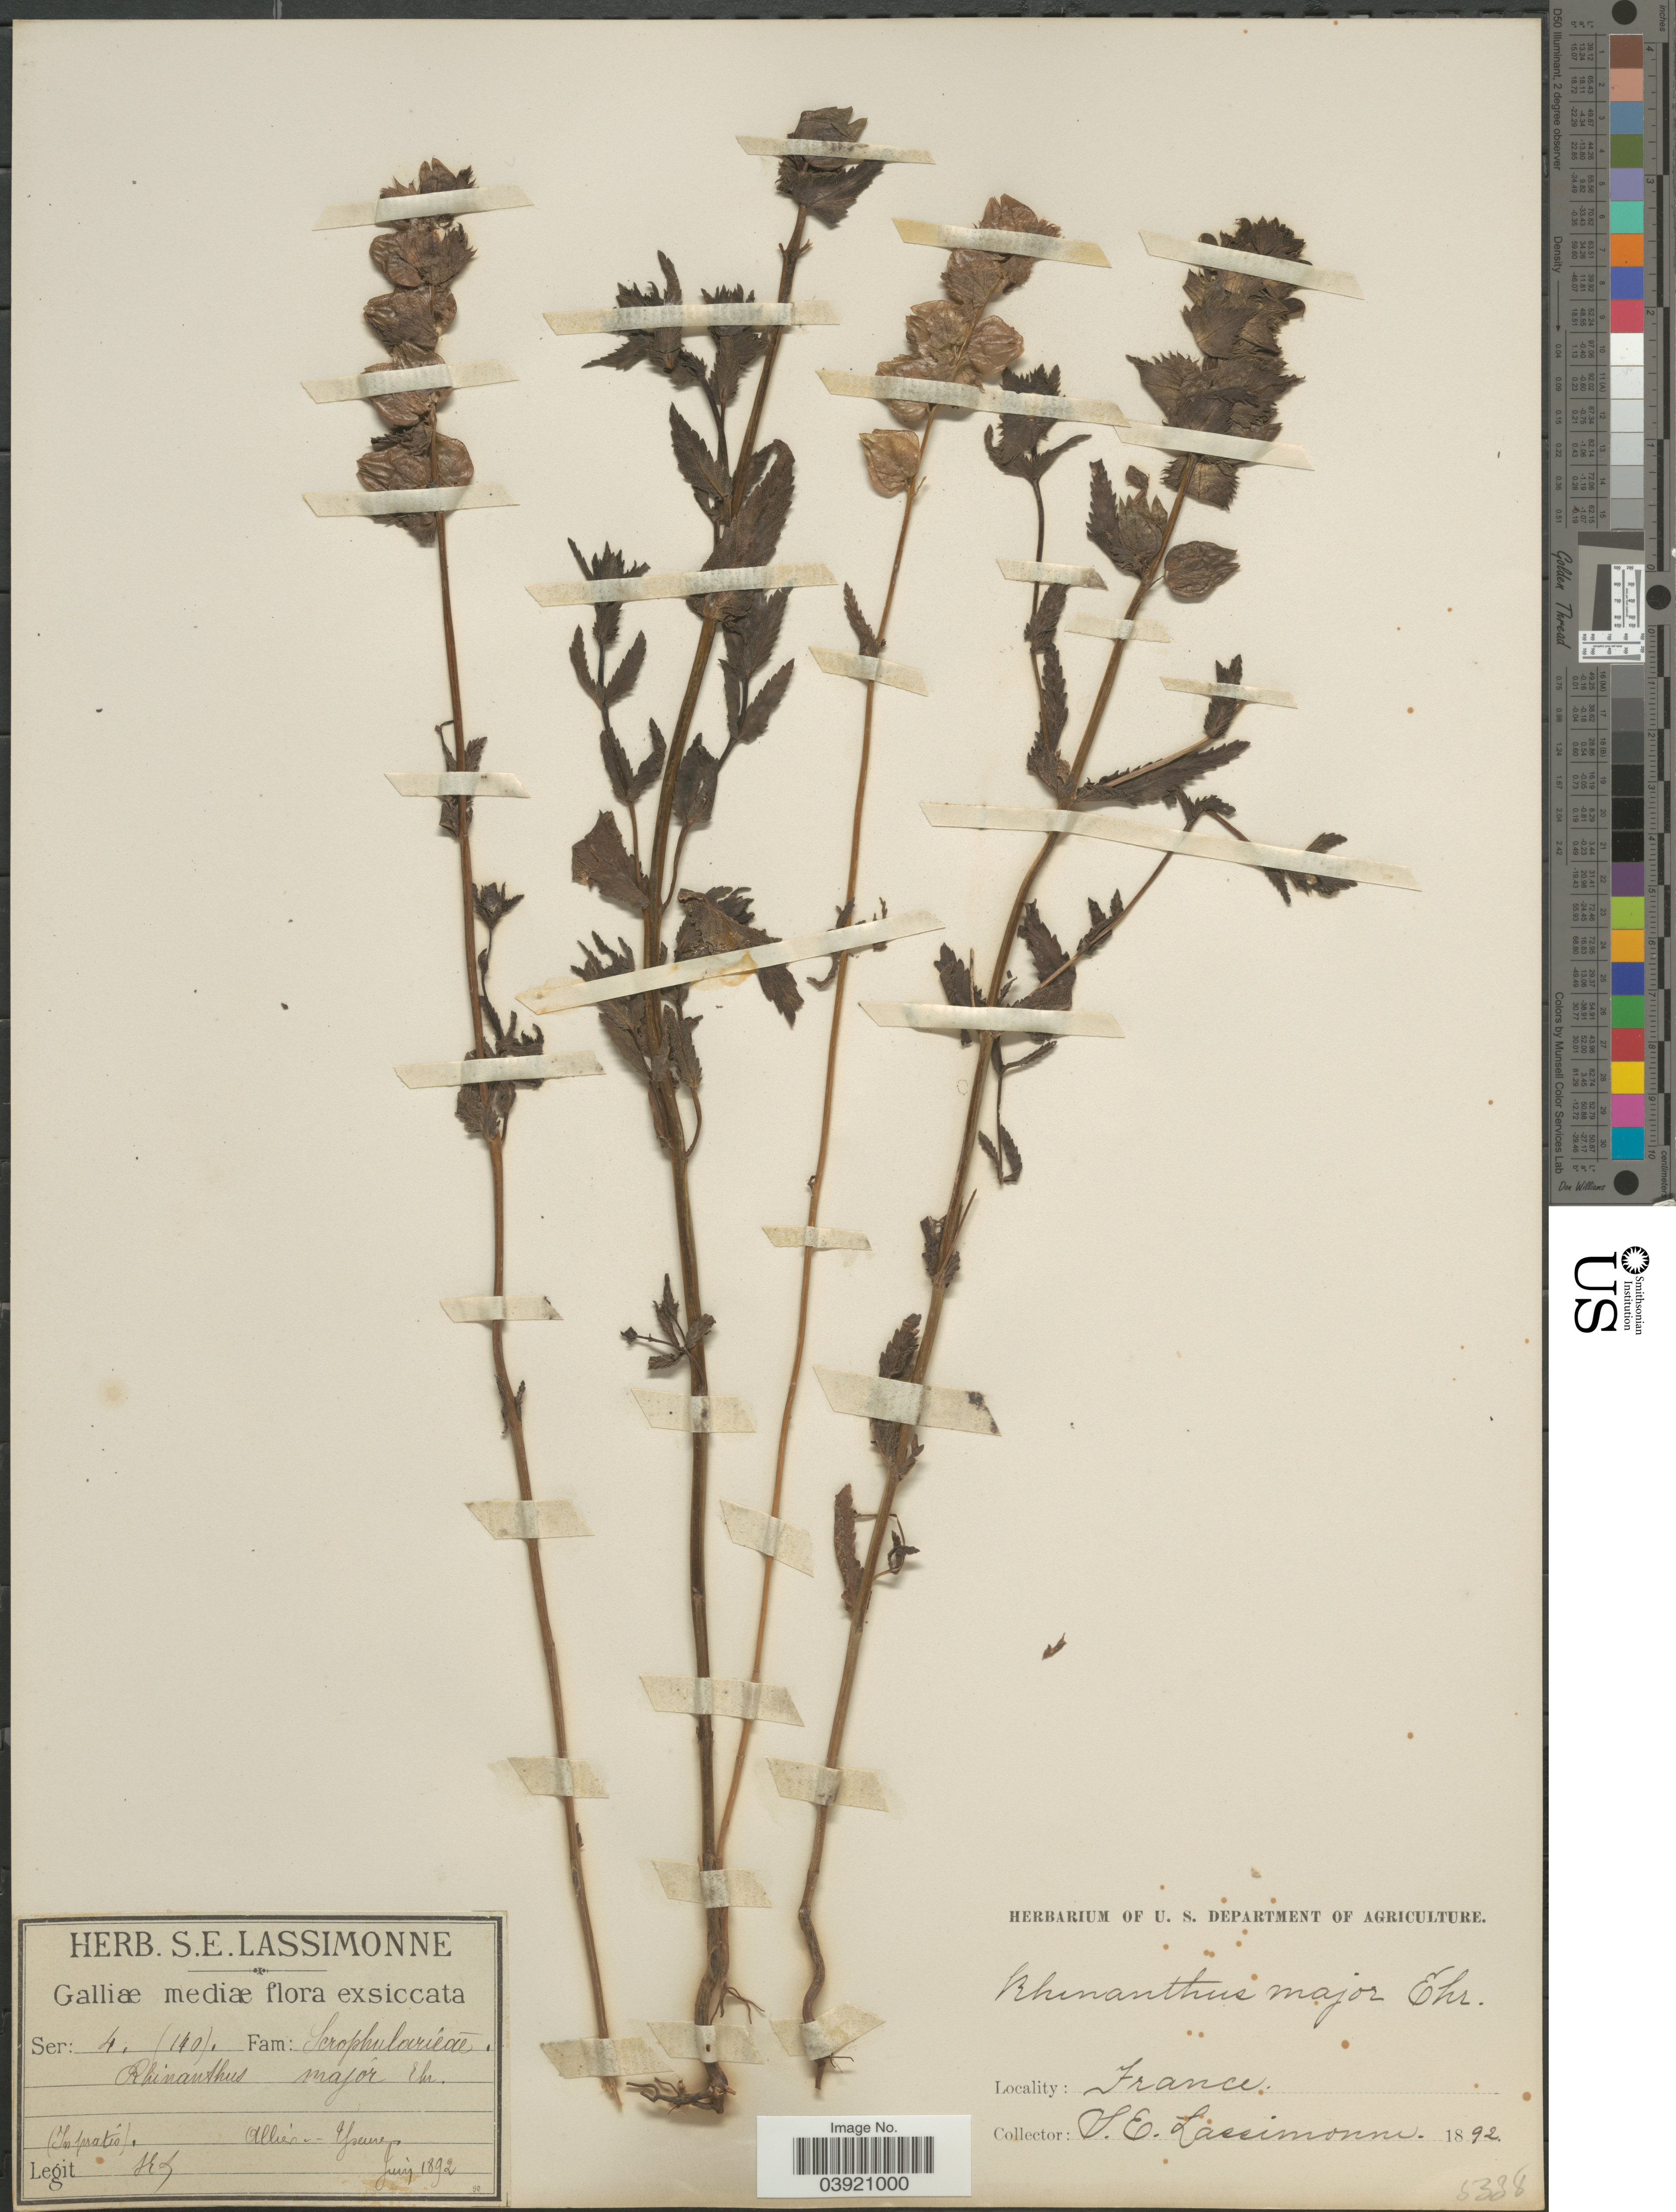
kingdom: Plantae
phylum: Tracheophyta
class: Magnoliopsida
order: Lamiales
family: Orobanchaceae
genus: Rhinanthus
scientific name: Rhinanthus major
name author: L.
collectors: S. Lassimonne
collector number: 140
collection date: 1892-07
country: France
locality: Galliæ mediæ. (In pratis). Allier - Yzeure.